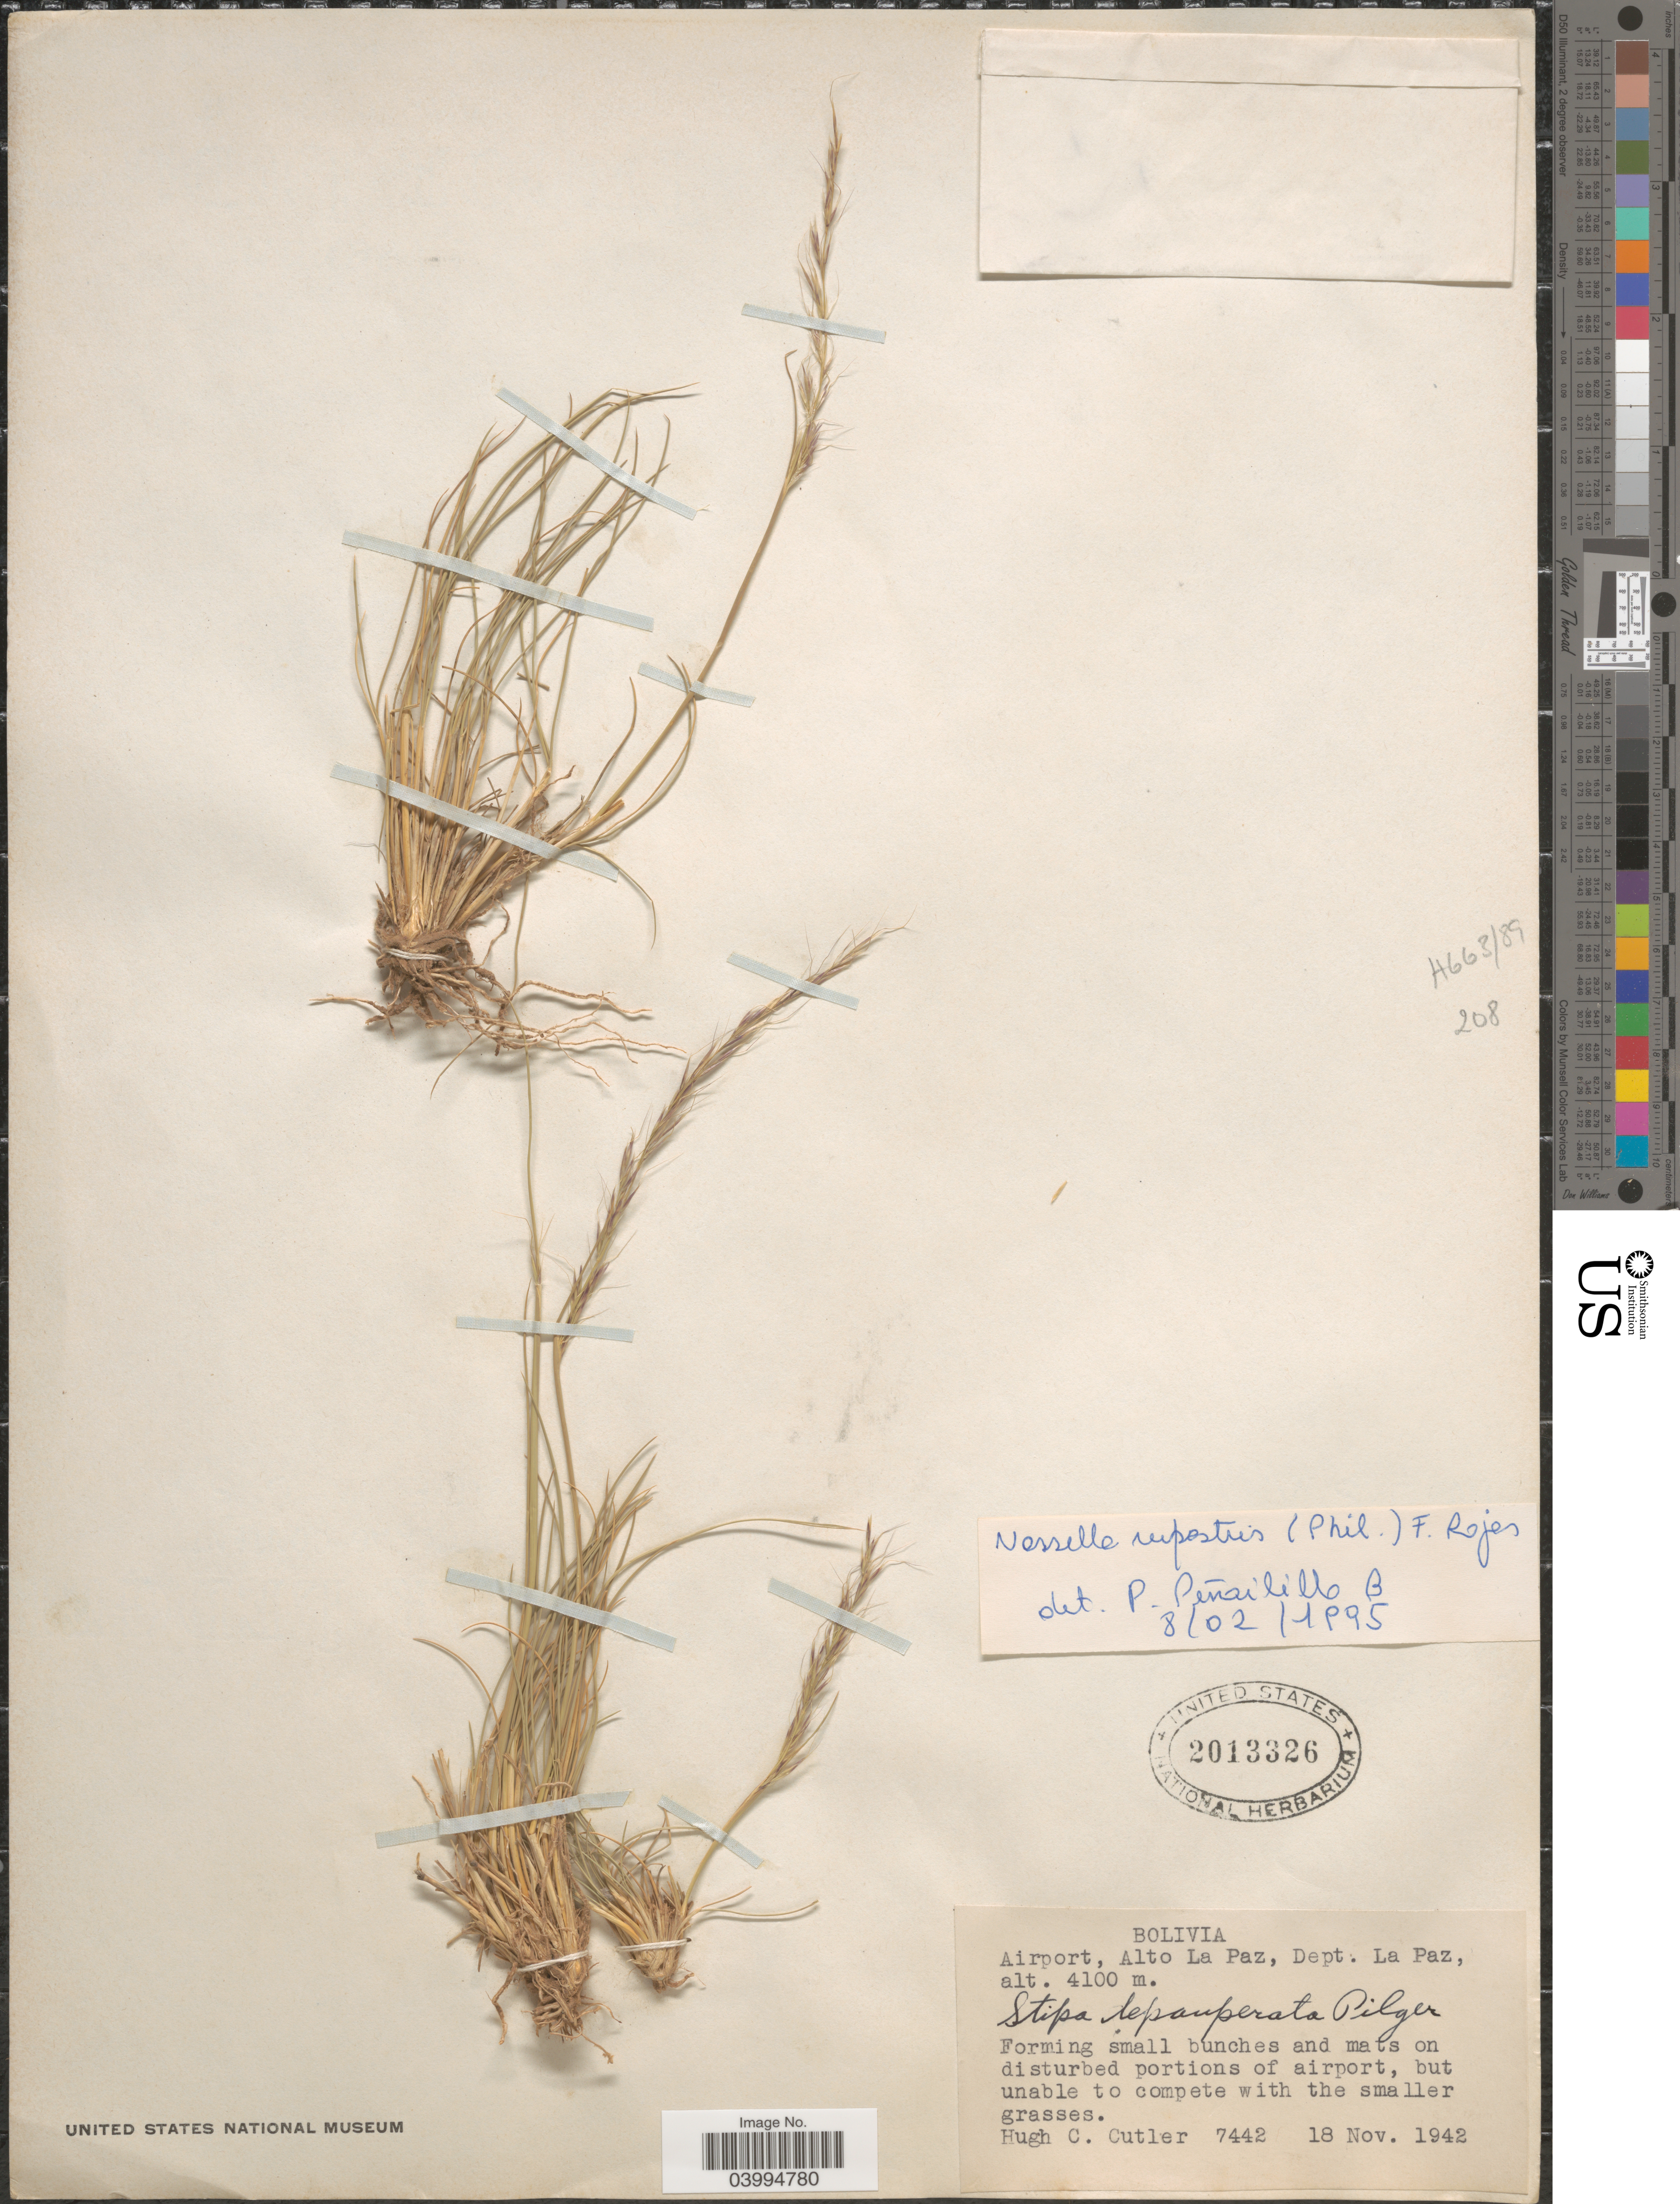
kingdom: Plantae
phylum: Tracheophyta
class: Liliopsida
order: Poales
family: Poaceae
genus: Nassella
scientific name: Nassella rupestris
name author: (Phil.) A.M. Torres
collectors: H. C. Cutler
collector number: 7442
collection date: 1942-11-18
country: Bolivia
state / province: La Paz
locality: Airport, Alto La Paz, Dept. La Paz.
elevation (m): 4100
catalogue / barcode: US 2013326